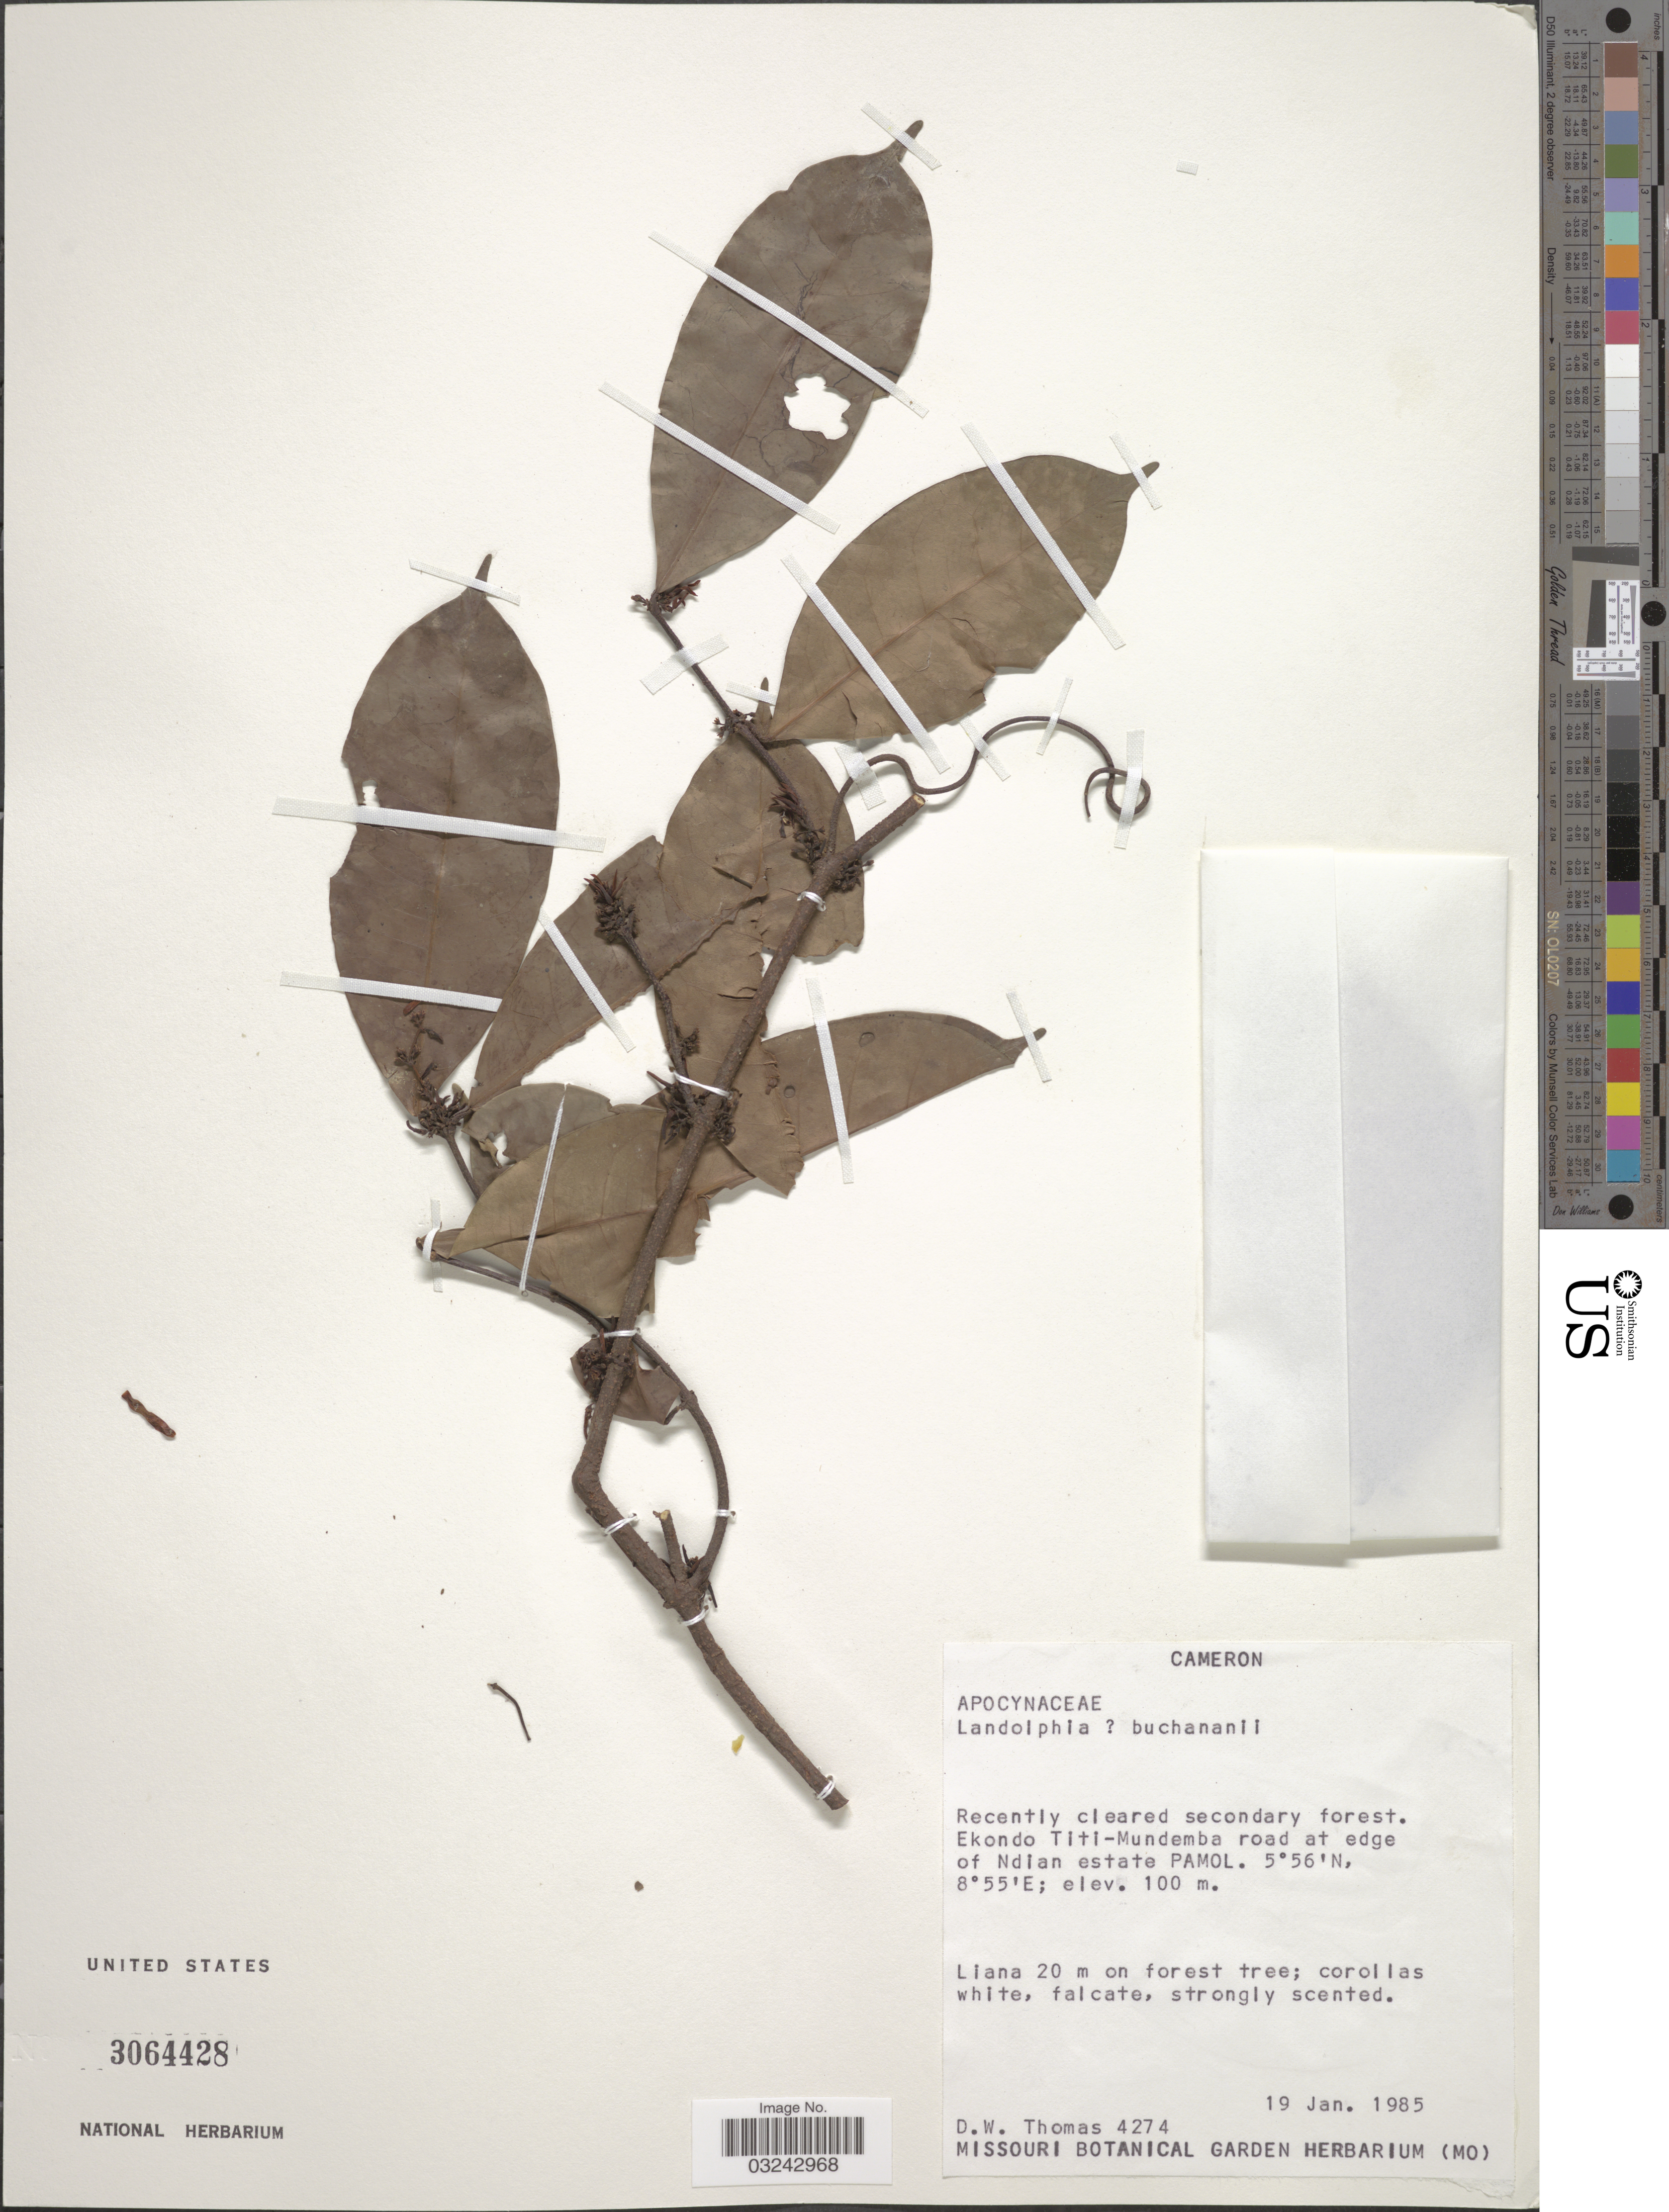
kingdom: Plantae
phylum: Tracheophyta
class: Magnoliopsida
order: Gentianales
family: Apocynaceae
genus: Landolphia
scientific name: Landolphia buchananii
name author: (Hallier f.) Stapf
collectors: D. W. Thomas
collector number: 4274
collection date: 1985-01-19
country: Cameroon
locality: Ekondo Titi-Mundemba road at edge of Ndian estate Pamol.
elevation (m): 100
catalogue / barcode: US 3064428